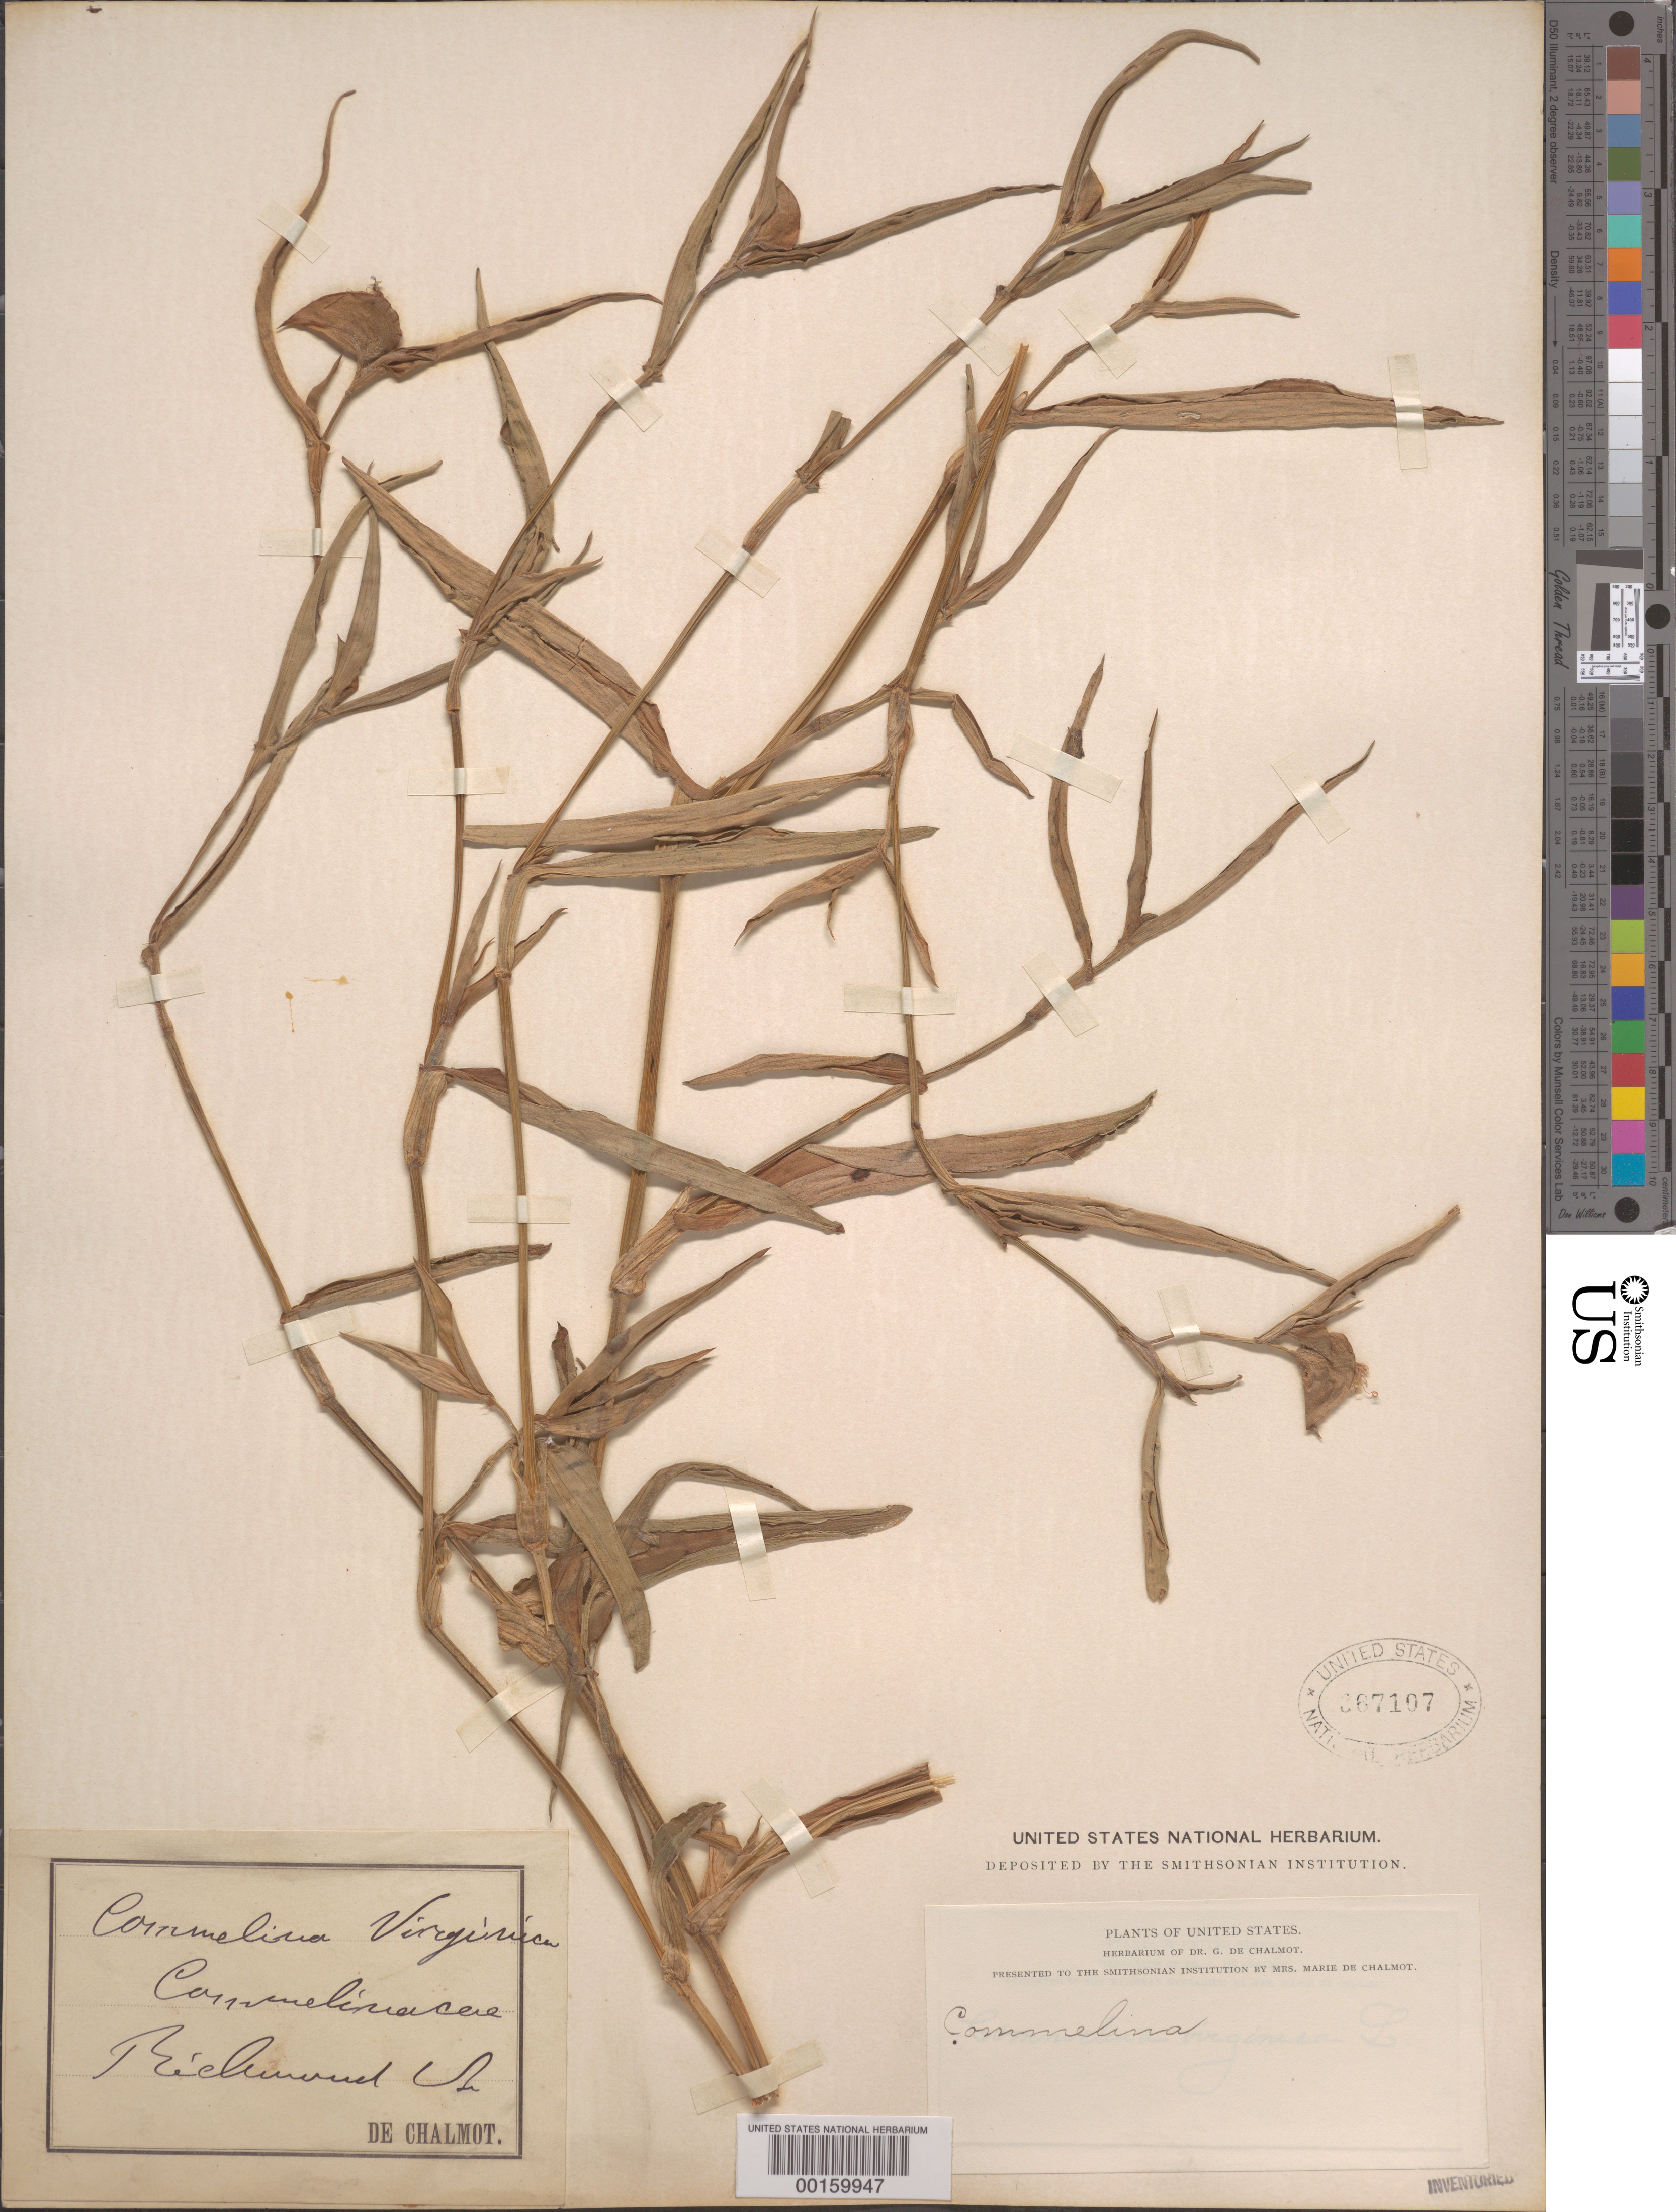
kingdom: Plantae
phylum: Tracheophyta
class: Liliopsida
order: Commelinales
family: Commelinaceae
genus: Commelina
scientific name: Commelina erecta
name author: L.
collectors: G. de Chalmot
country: United States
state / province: Virginia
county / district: Henrico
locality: Richmond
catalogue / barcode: US 367107